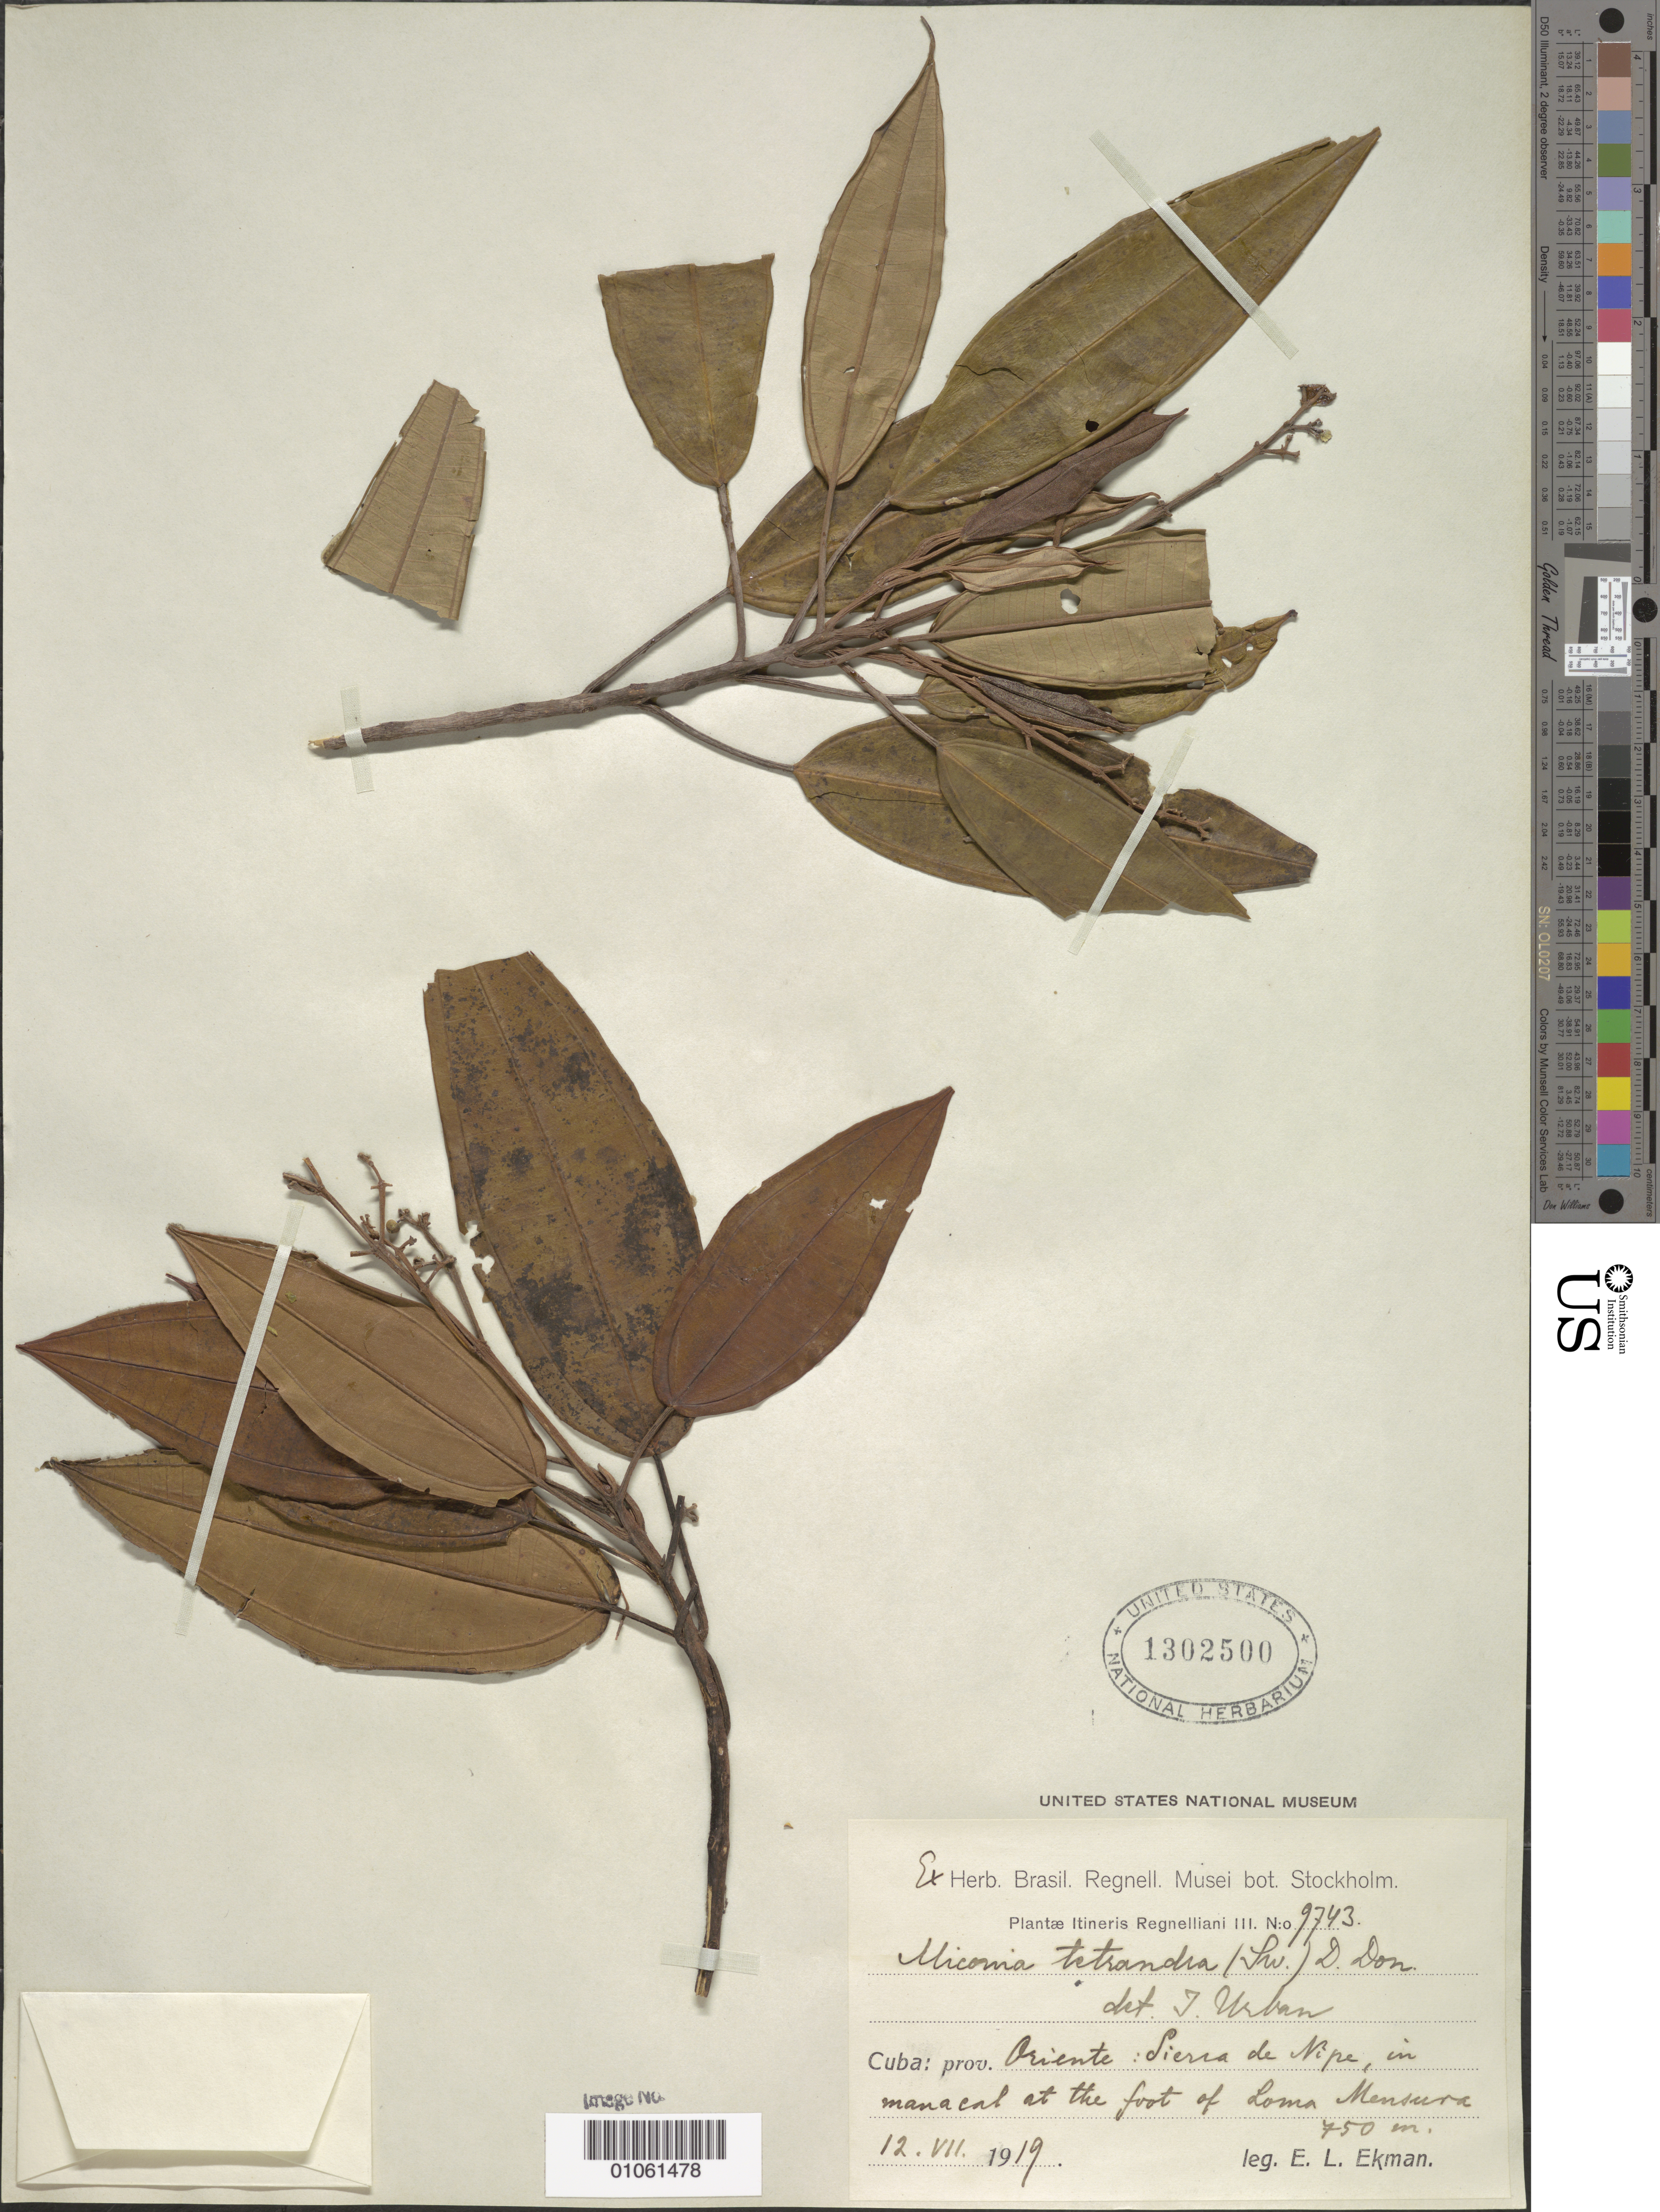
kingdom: Plantae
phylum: Tracheophyta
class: Magnoliopsida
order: Myrtales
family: Melastomataceae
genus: Miconia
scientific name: Miconia tetrandra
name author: (Sw.) D. Don ex G. Don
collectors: E. L. Ekman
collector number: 9743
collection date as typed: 12 Jul 1919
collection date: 1919-07-12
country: Cuba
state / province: Holguín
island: Cuba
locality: Sierra de Nipe, at foot of Loma Mensura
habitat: In manacal at foot of loma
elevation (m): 750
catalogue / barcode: US 1302500